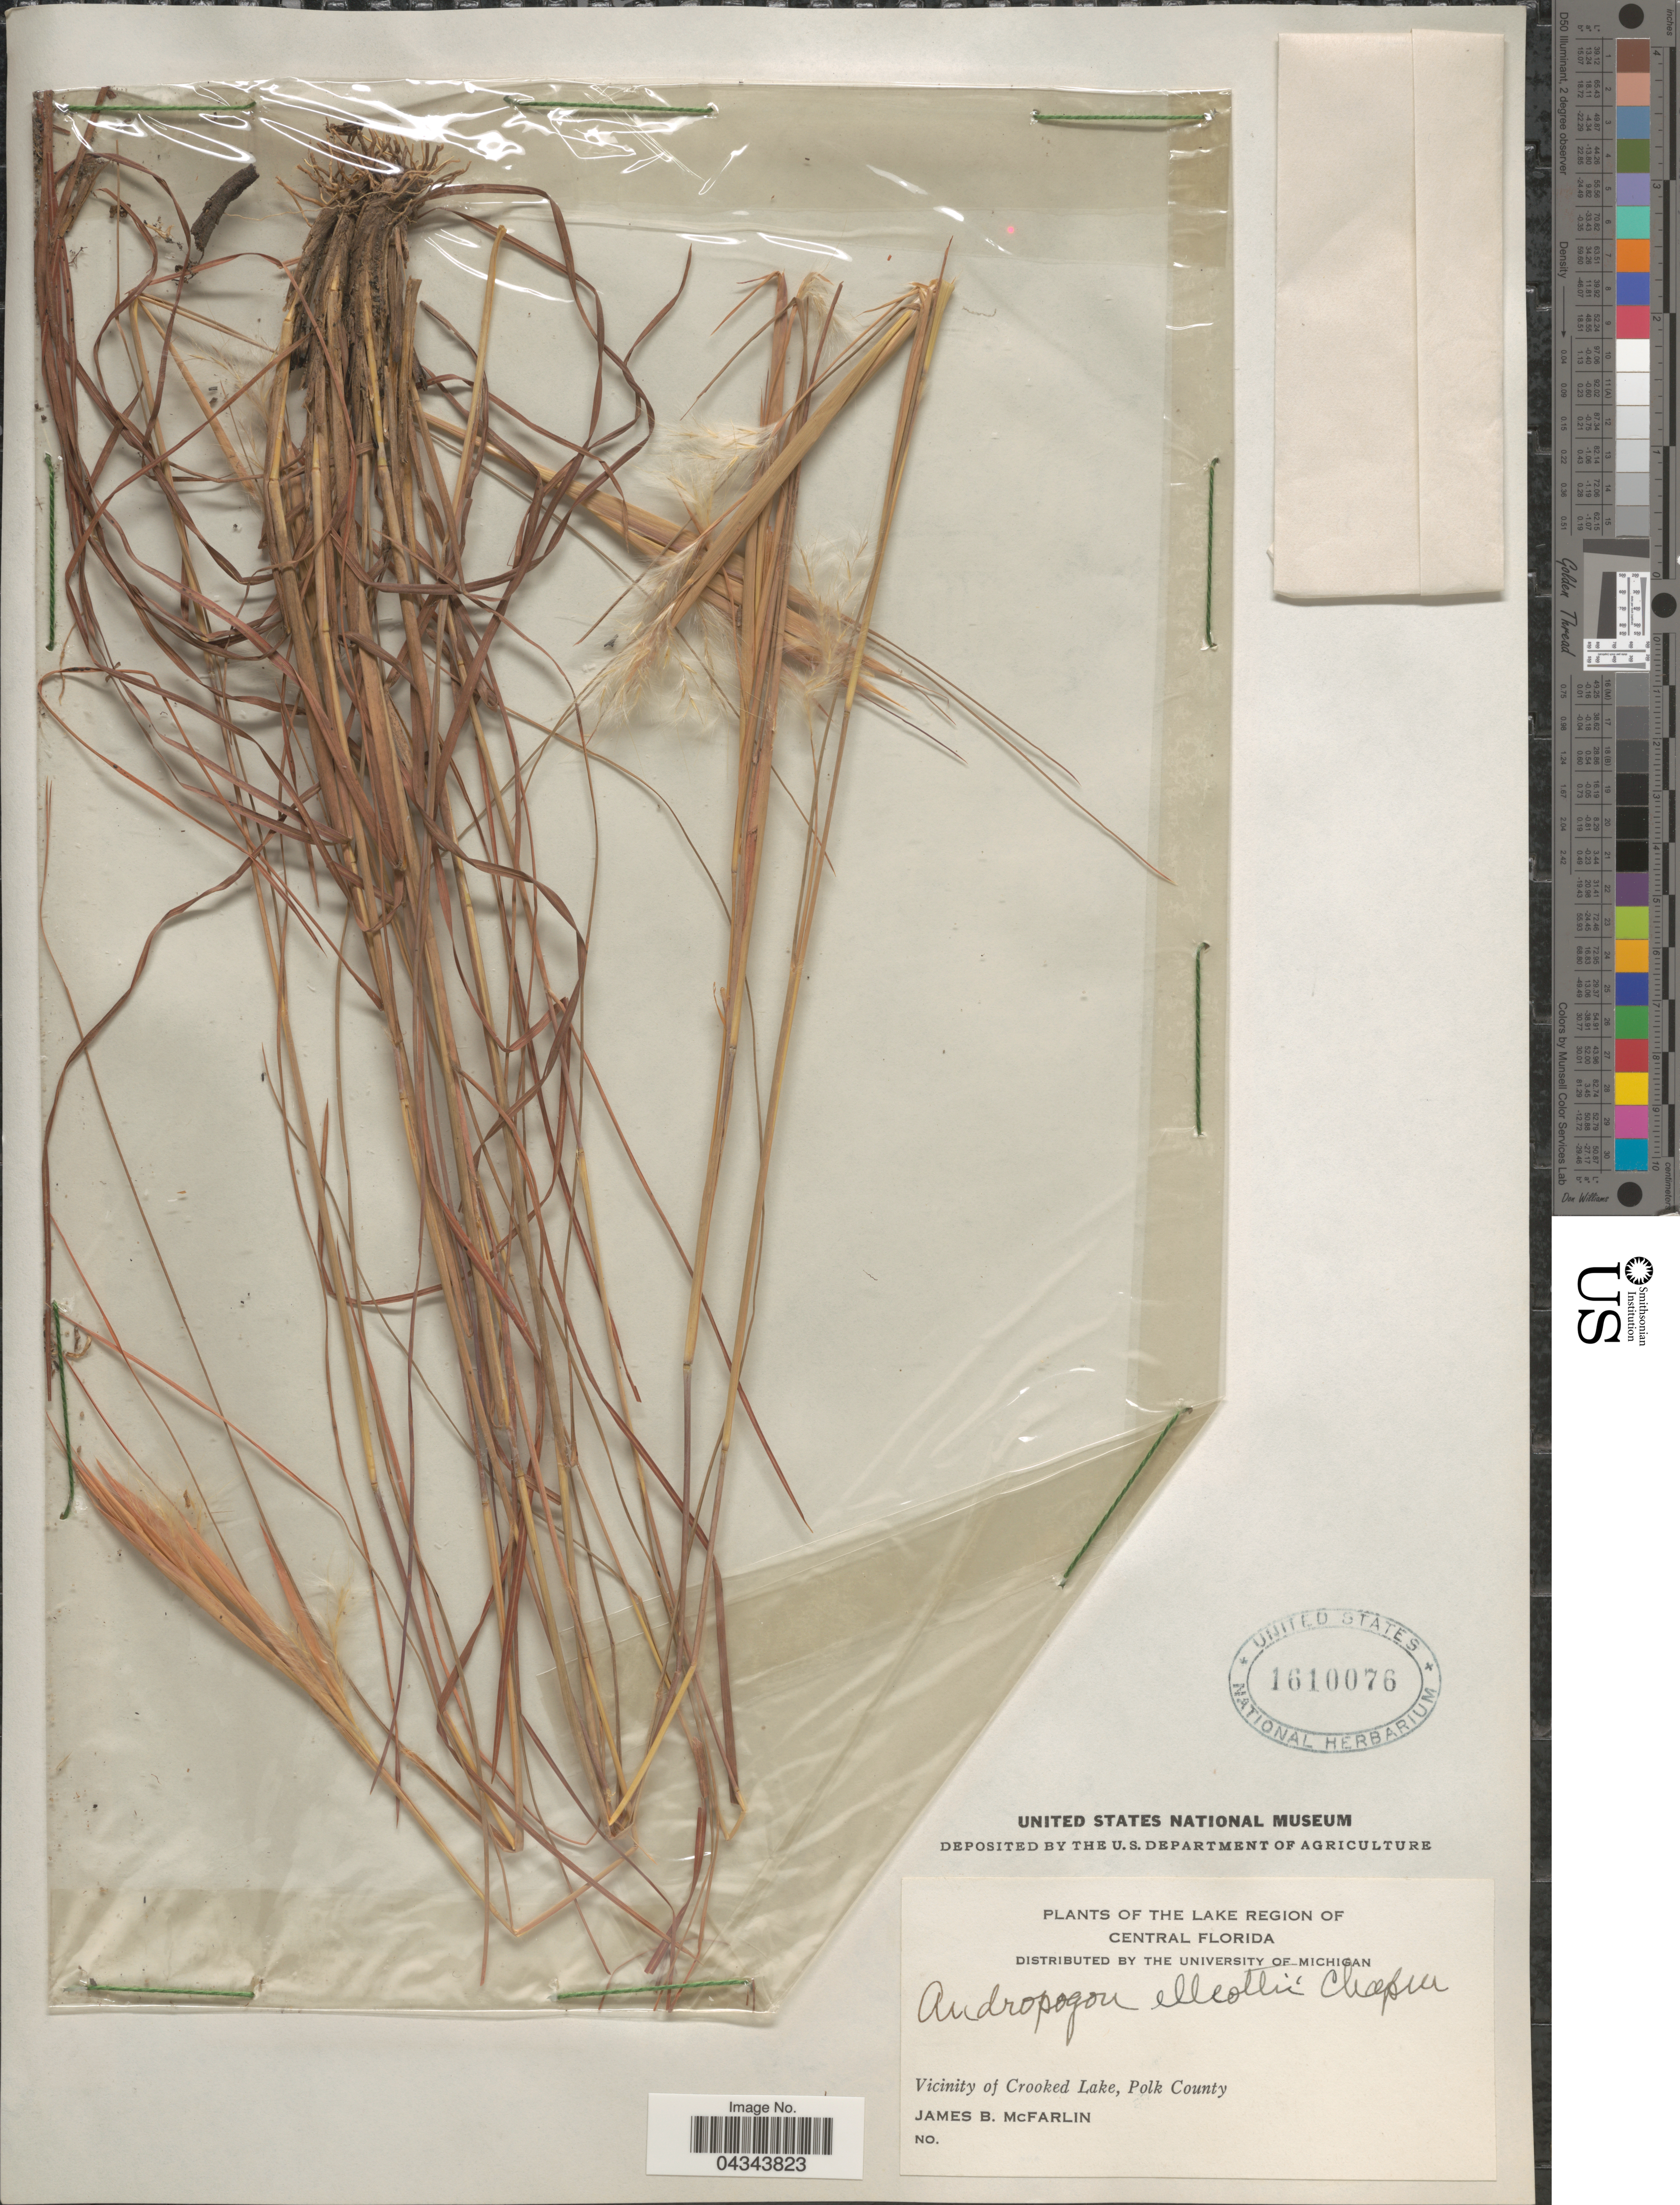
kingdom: Plantae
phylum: Tracheophyta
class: Liliopsida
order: Poales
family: Poaceae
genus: Andropogon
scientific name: Andropogon ternarius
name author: Michx.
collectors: J. McFarlin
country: United States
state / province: Florida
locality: The Lake Region of Central Florida. Vicinity of Crooked Lake, Polk County.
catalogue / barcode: US 1610076